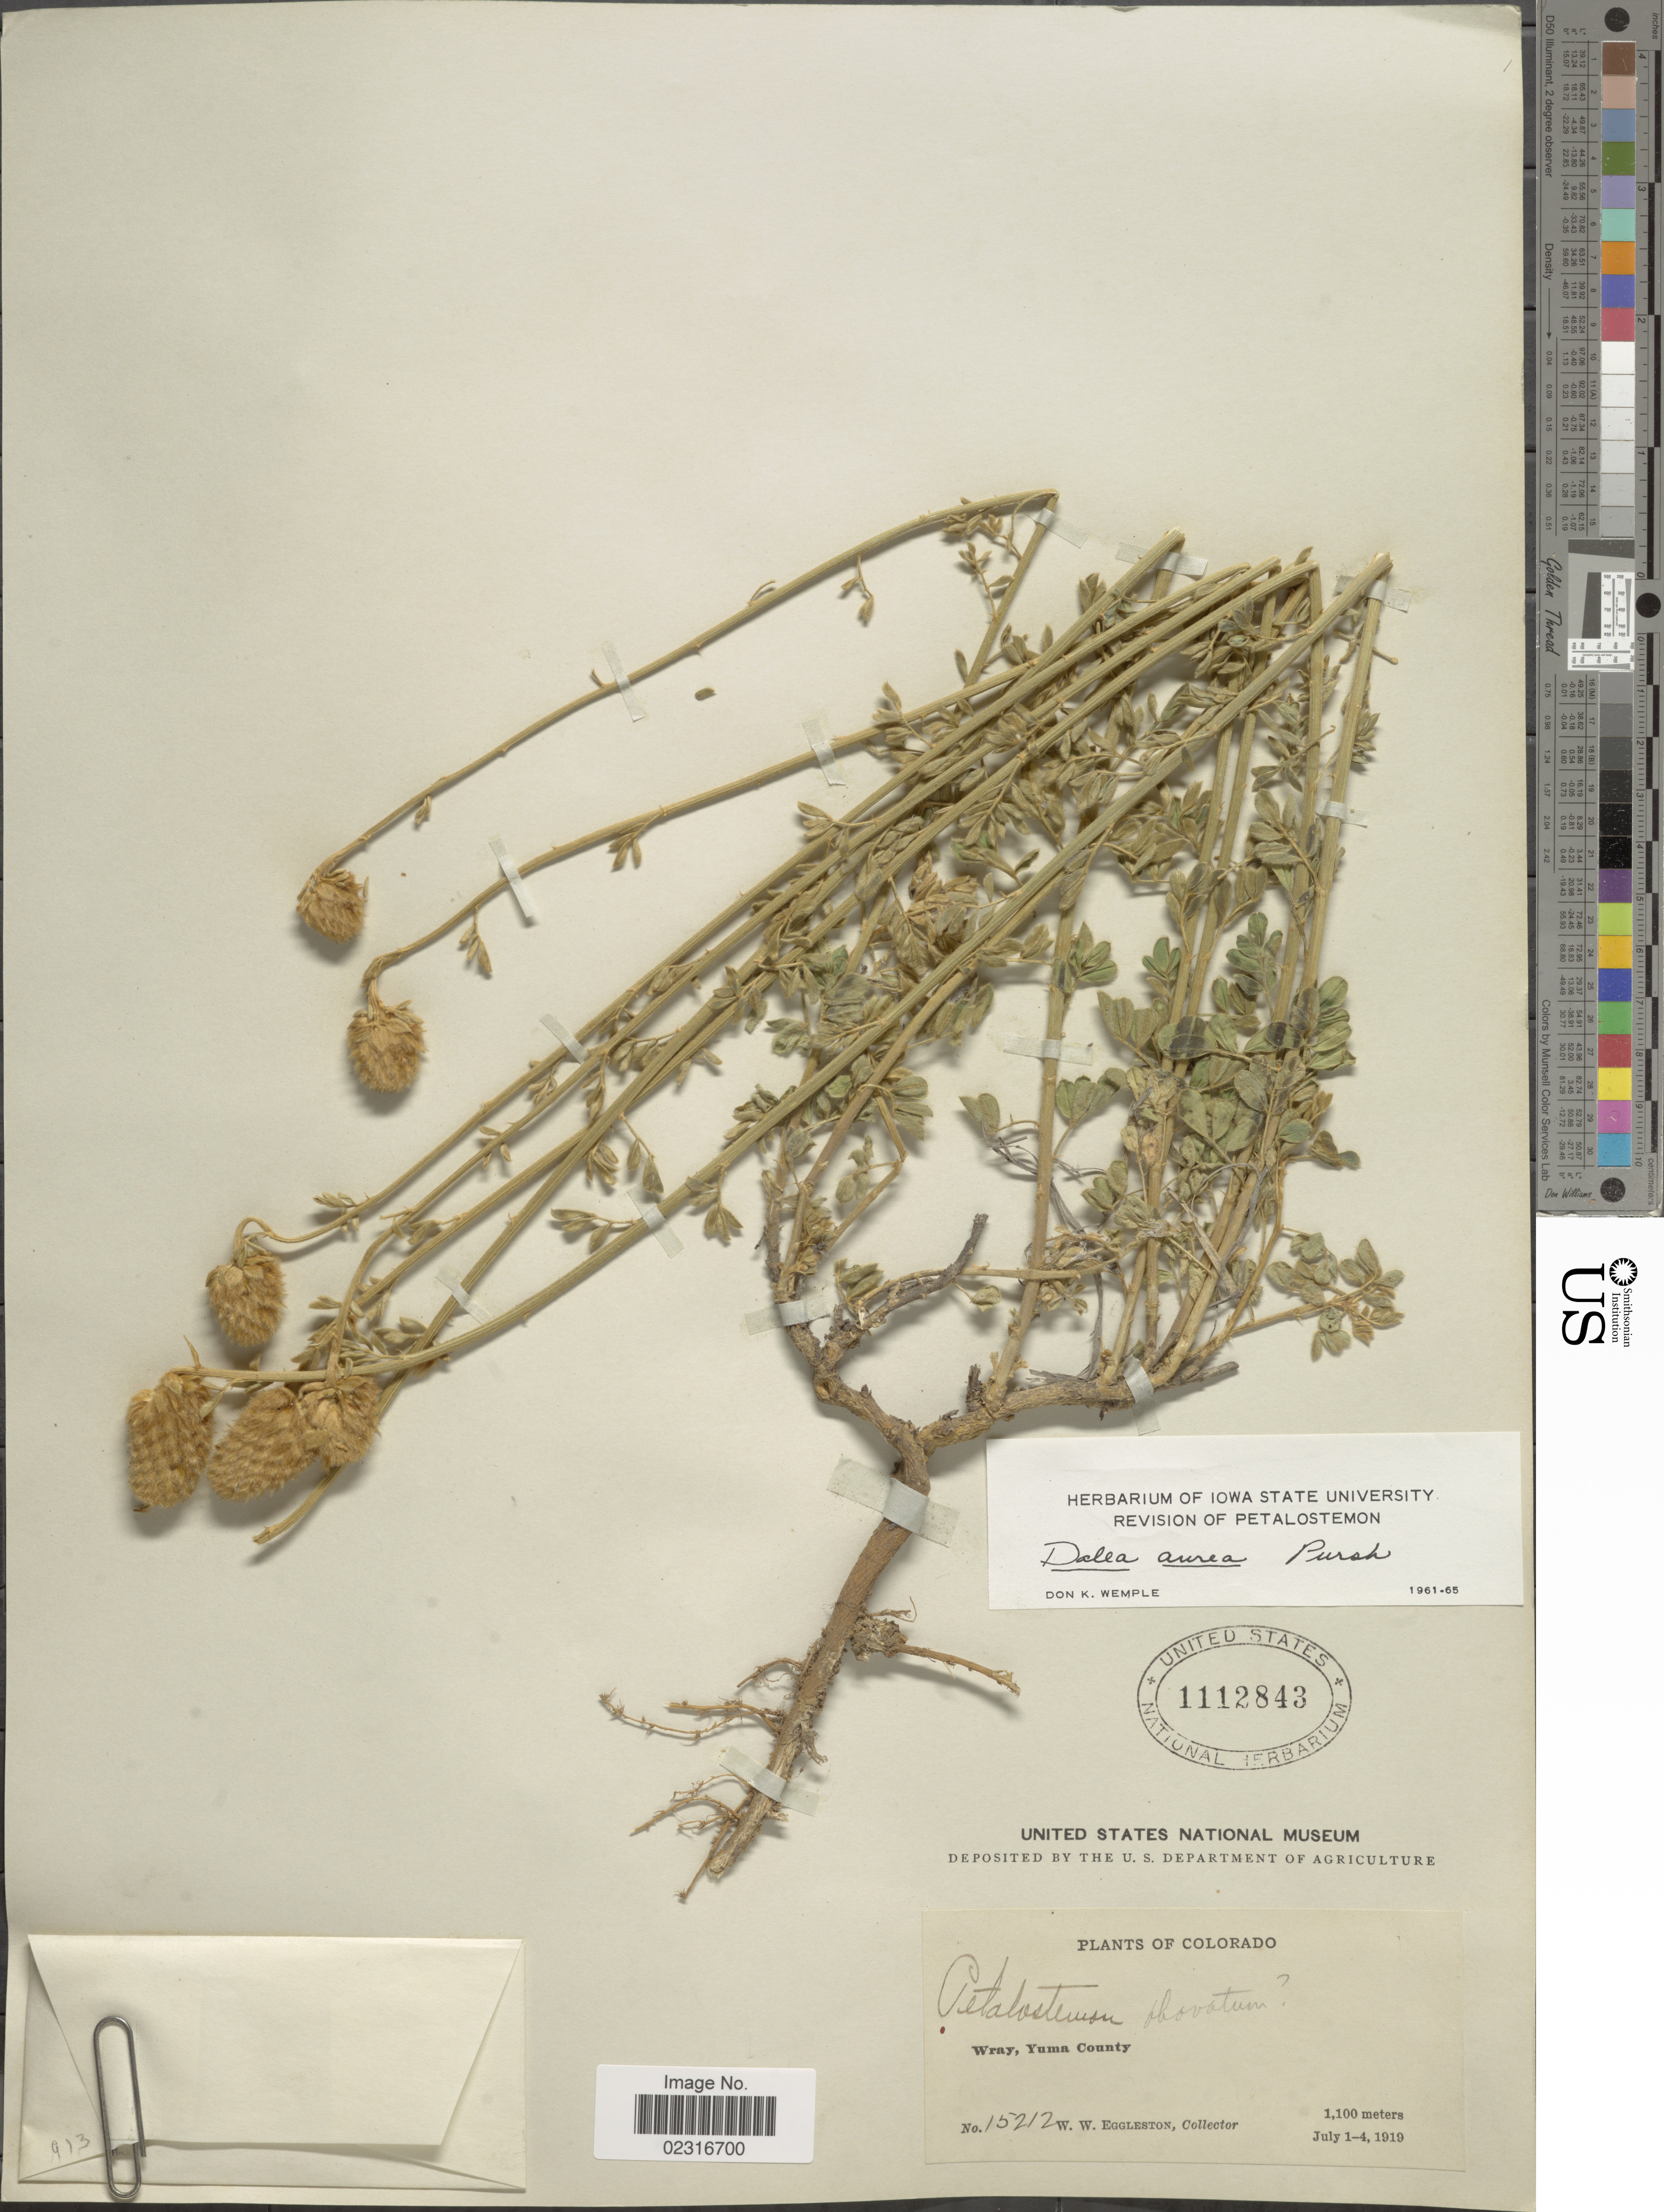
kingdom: Plantae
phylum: Tracheophyta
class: Magnoliopsida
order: Fabales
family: Fabaceae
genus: Dalea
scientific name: Dalea aurea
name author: Nutt. ex Pursh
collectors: W. W. Eggleston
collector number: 15212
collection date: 1919-07-01/1919-07-04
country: United States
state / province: Colorado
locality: Wray, Yuma County.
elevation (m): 1100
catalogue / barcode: US 1112843